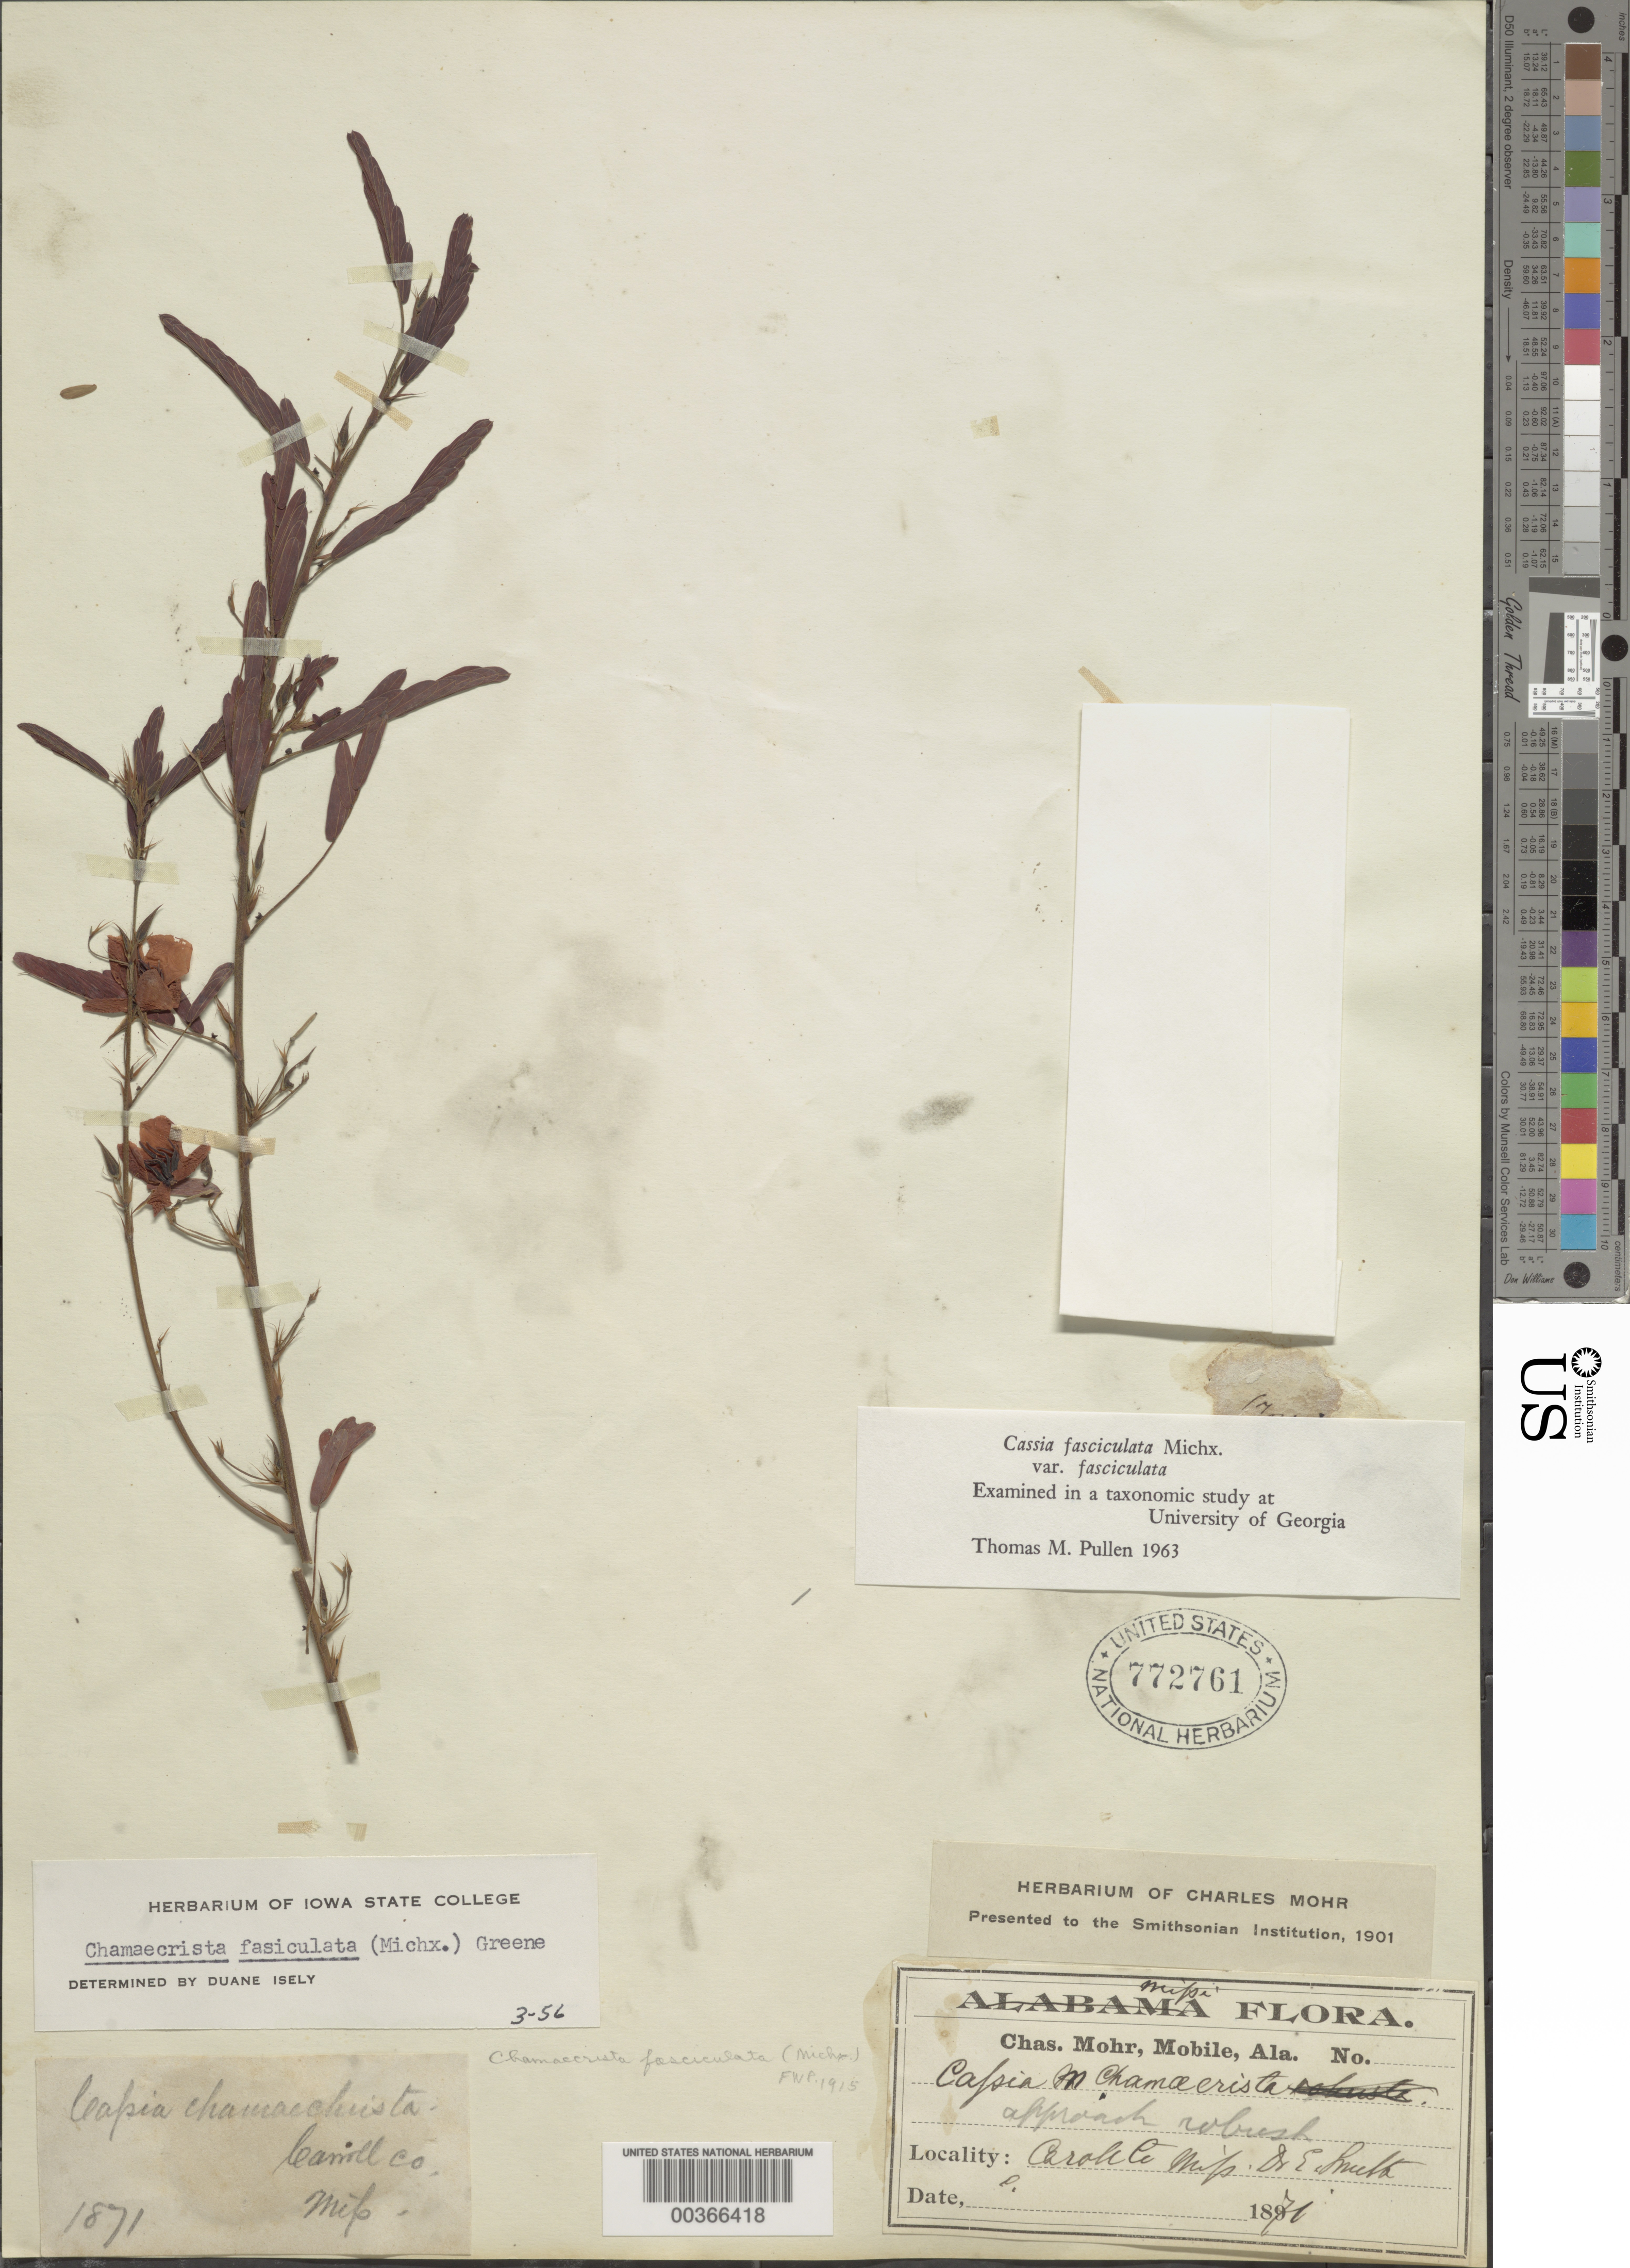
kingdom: Plantae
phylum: Tracheophyta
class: Magnoliopsida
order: Fabales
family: Fabaceae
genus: Chamaecrista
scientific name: Chamaecrista fasciculata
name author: (Michx.) Greene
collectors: C. T. Mohr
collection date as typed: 1871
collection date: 1871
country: United States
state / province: Mississippi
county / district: Carroll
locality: Carole county (?)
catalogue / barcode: US 772761